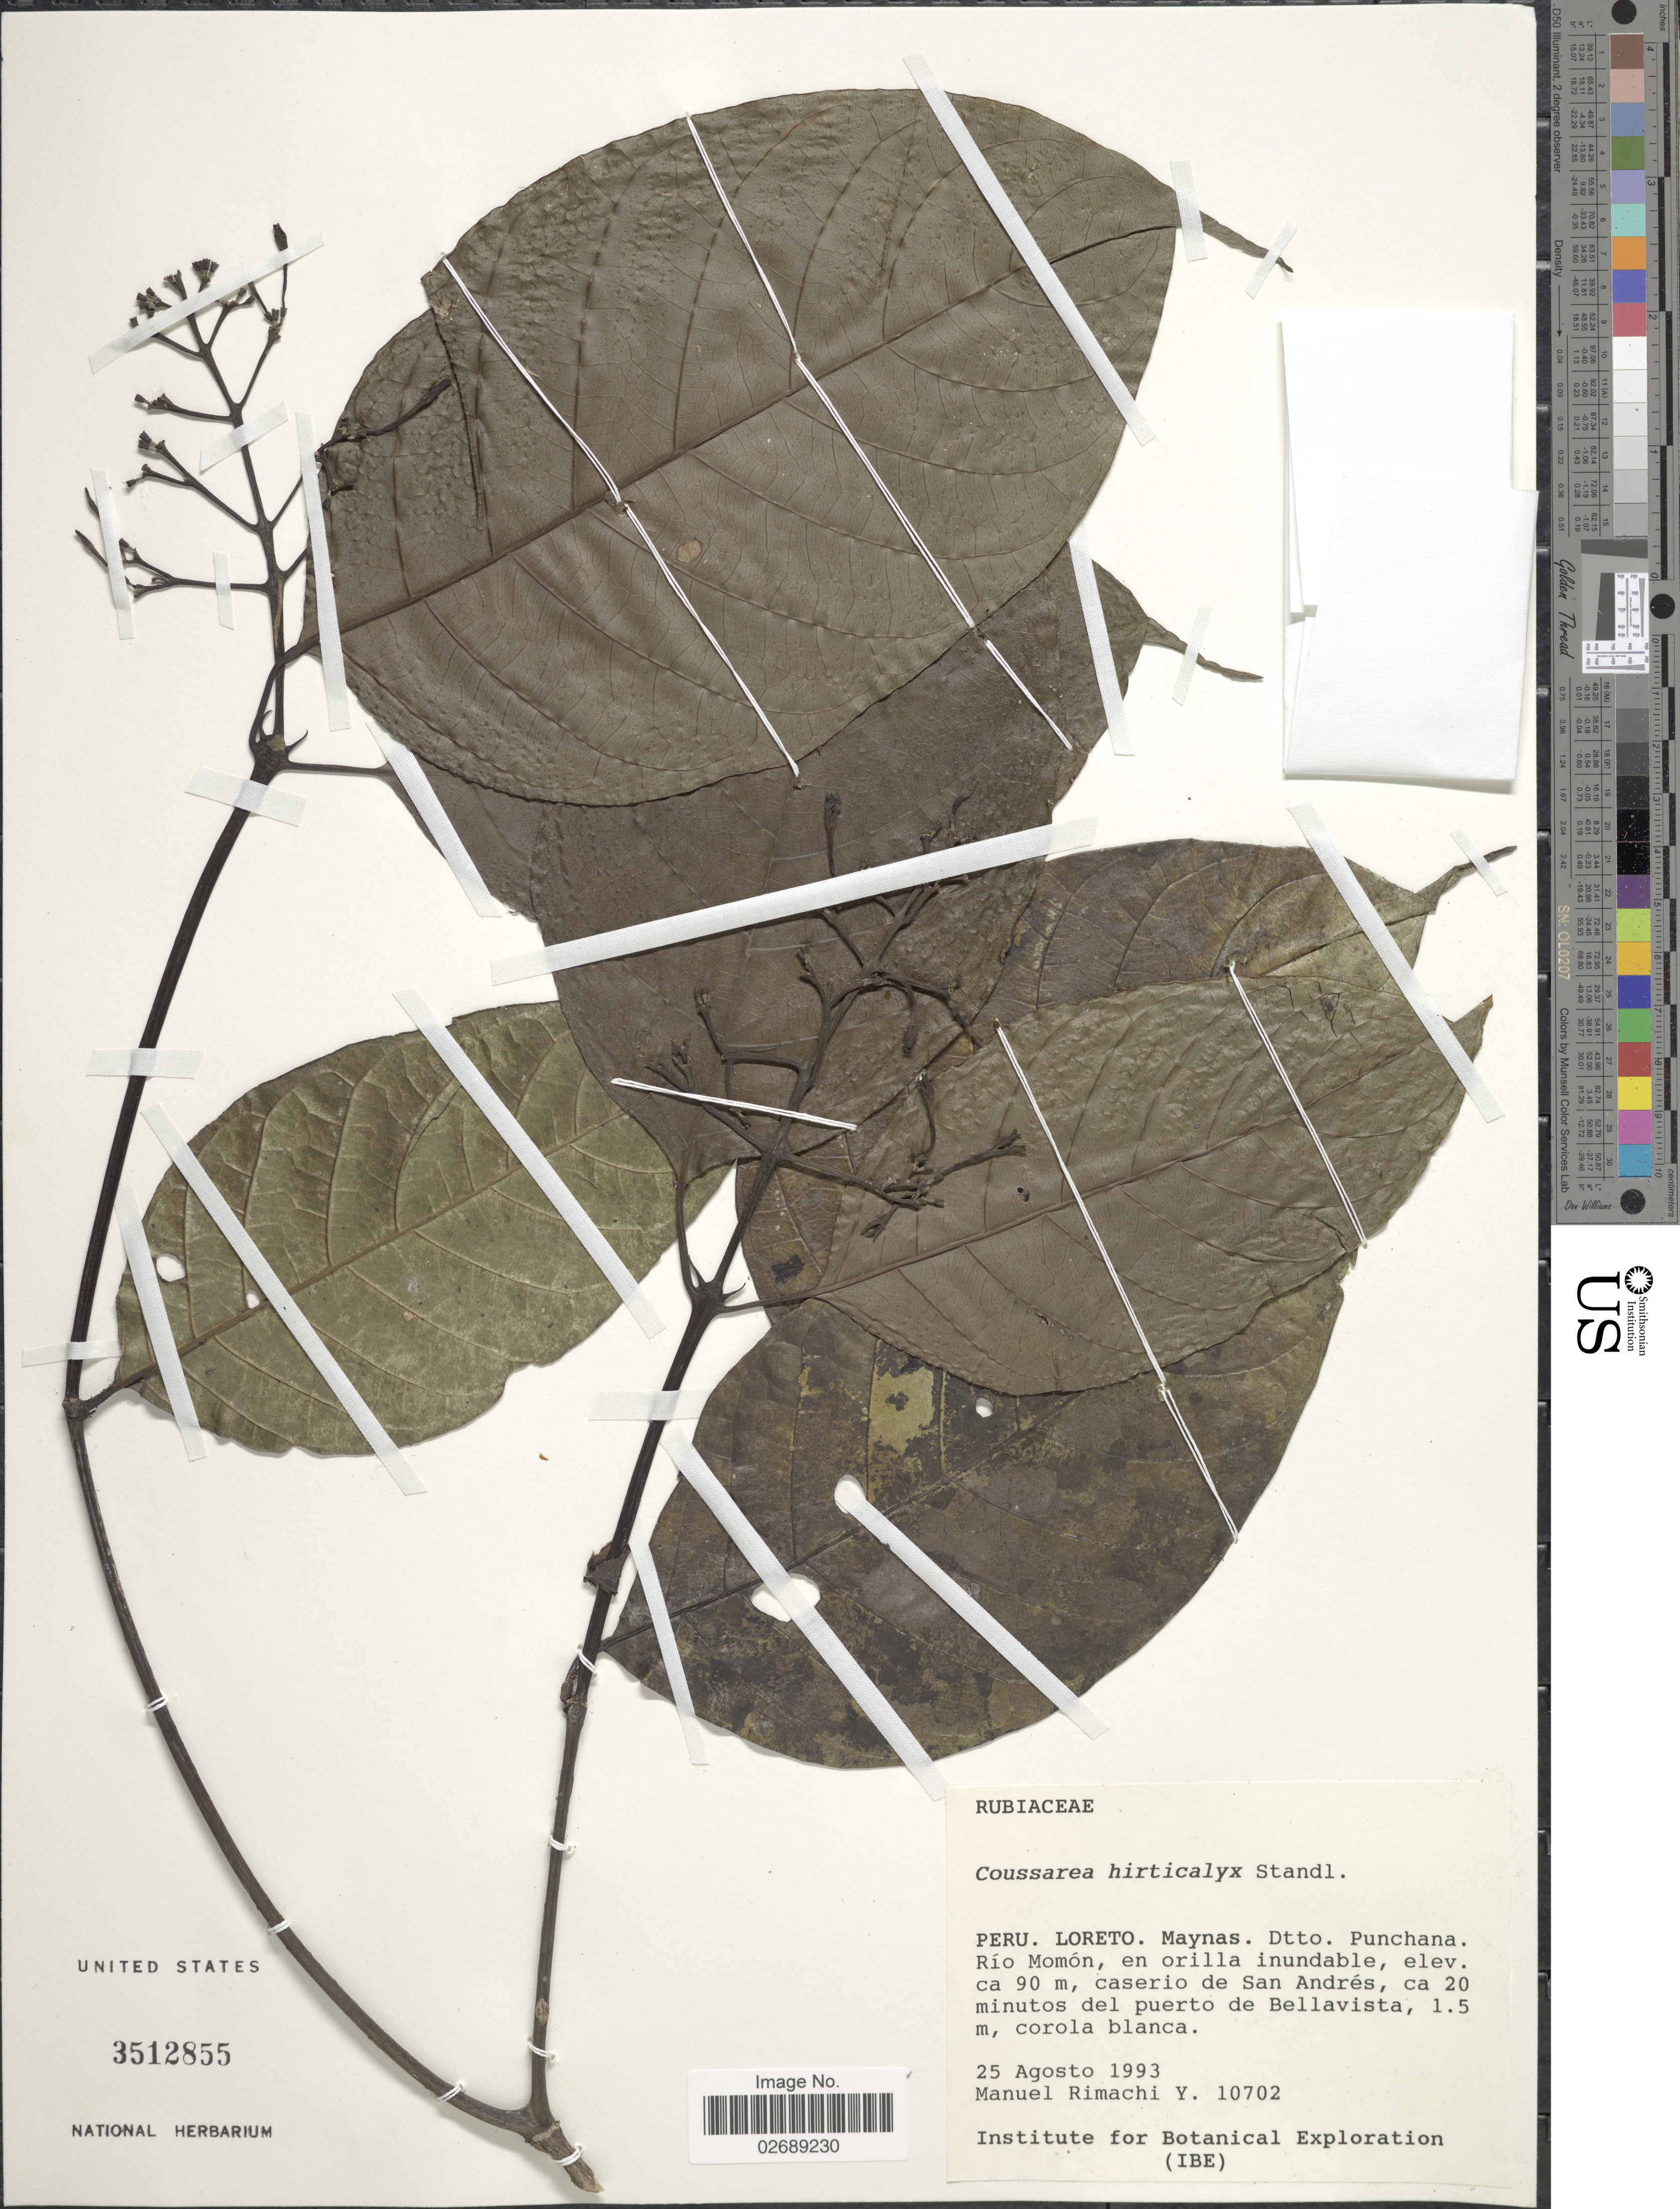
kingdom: Plantae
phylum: Tracheophyta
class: Magnoliopsida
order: Gentianales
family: Rubiaceae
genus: Coussarea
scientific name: Coussarea hirticalyx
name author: Standl.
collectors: M. Rimachi Y.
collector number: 10702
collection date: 1993-08-25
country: Peru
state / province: Loreto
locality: Maynas. Dtto. Punchana. Rio Momon, en orilla inundable, caserio de San Andres, ca 20 minutos del puerto de Bellavista, 1.5 m, corola blanca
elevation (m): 90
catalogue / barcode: US 3512855